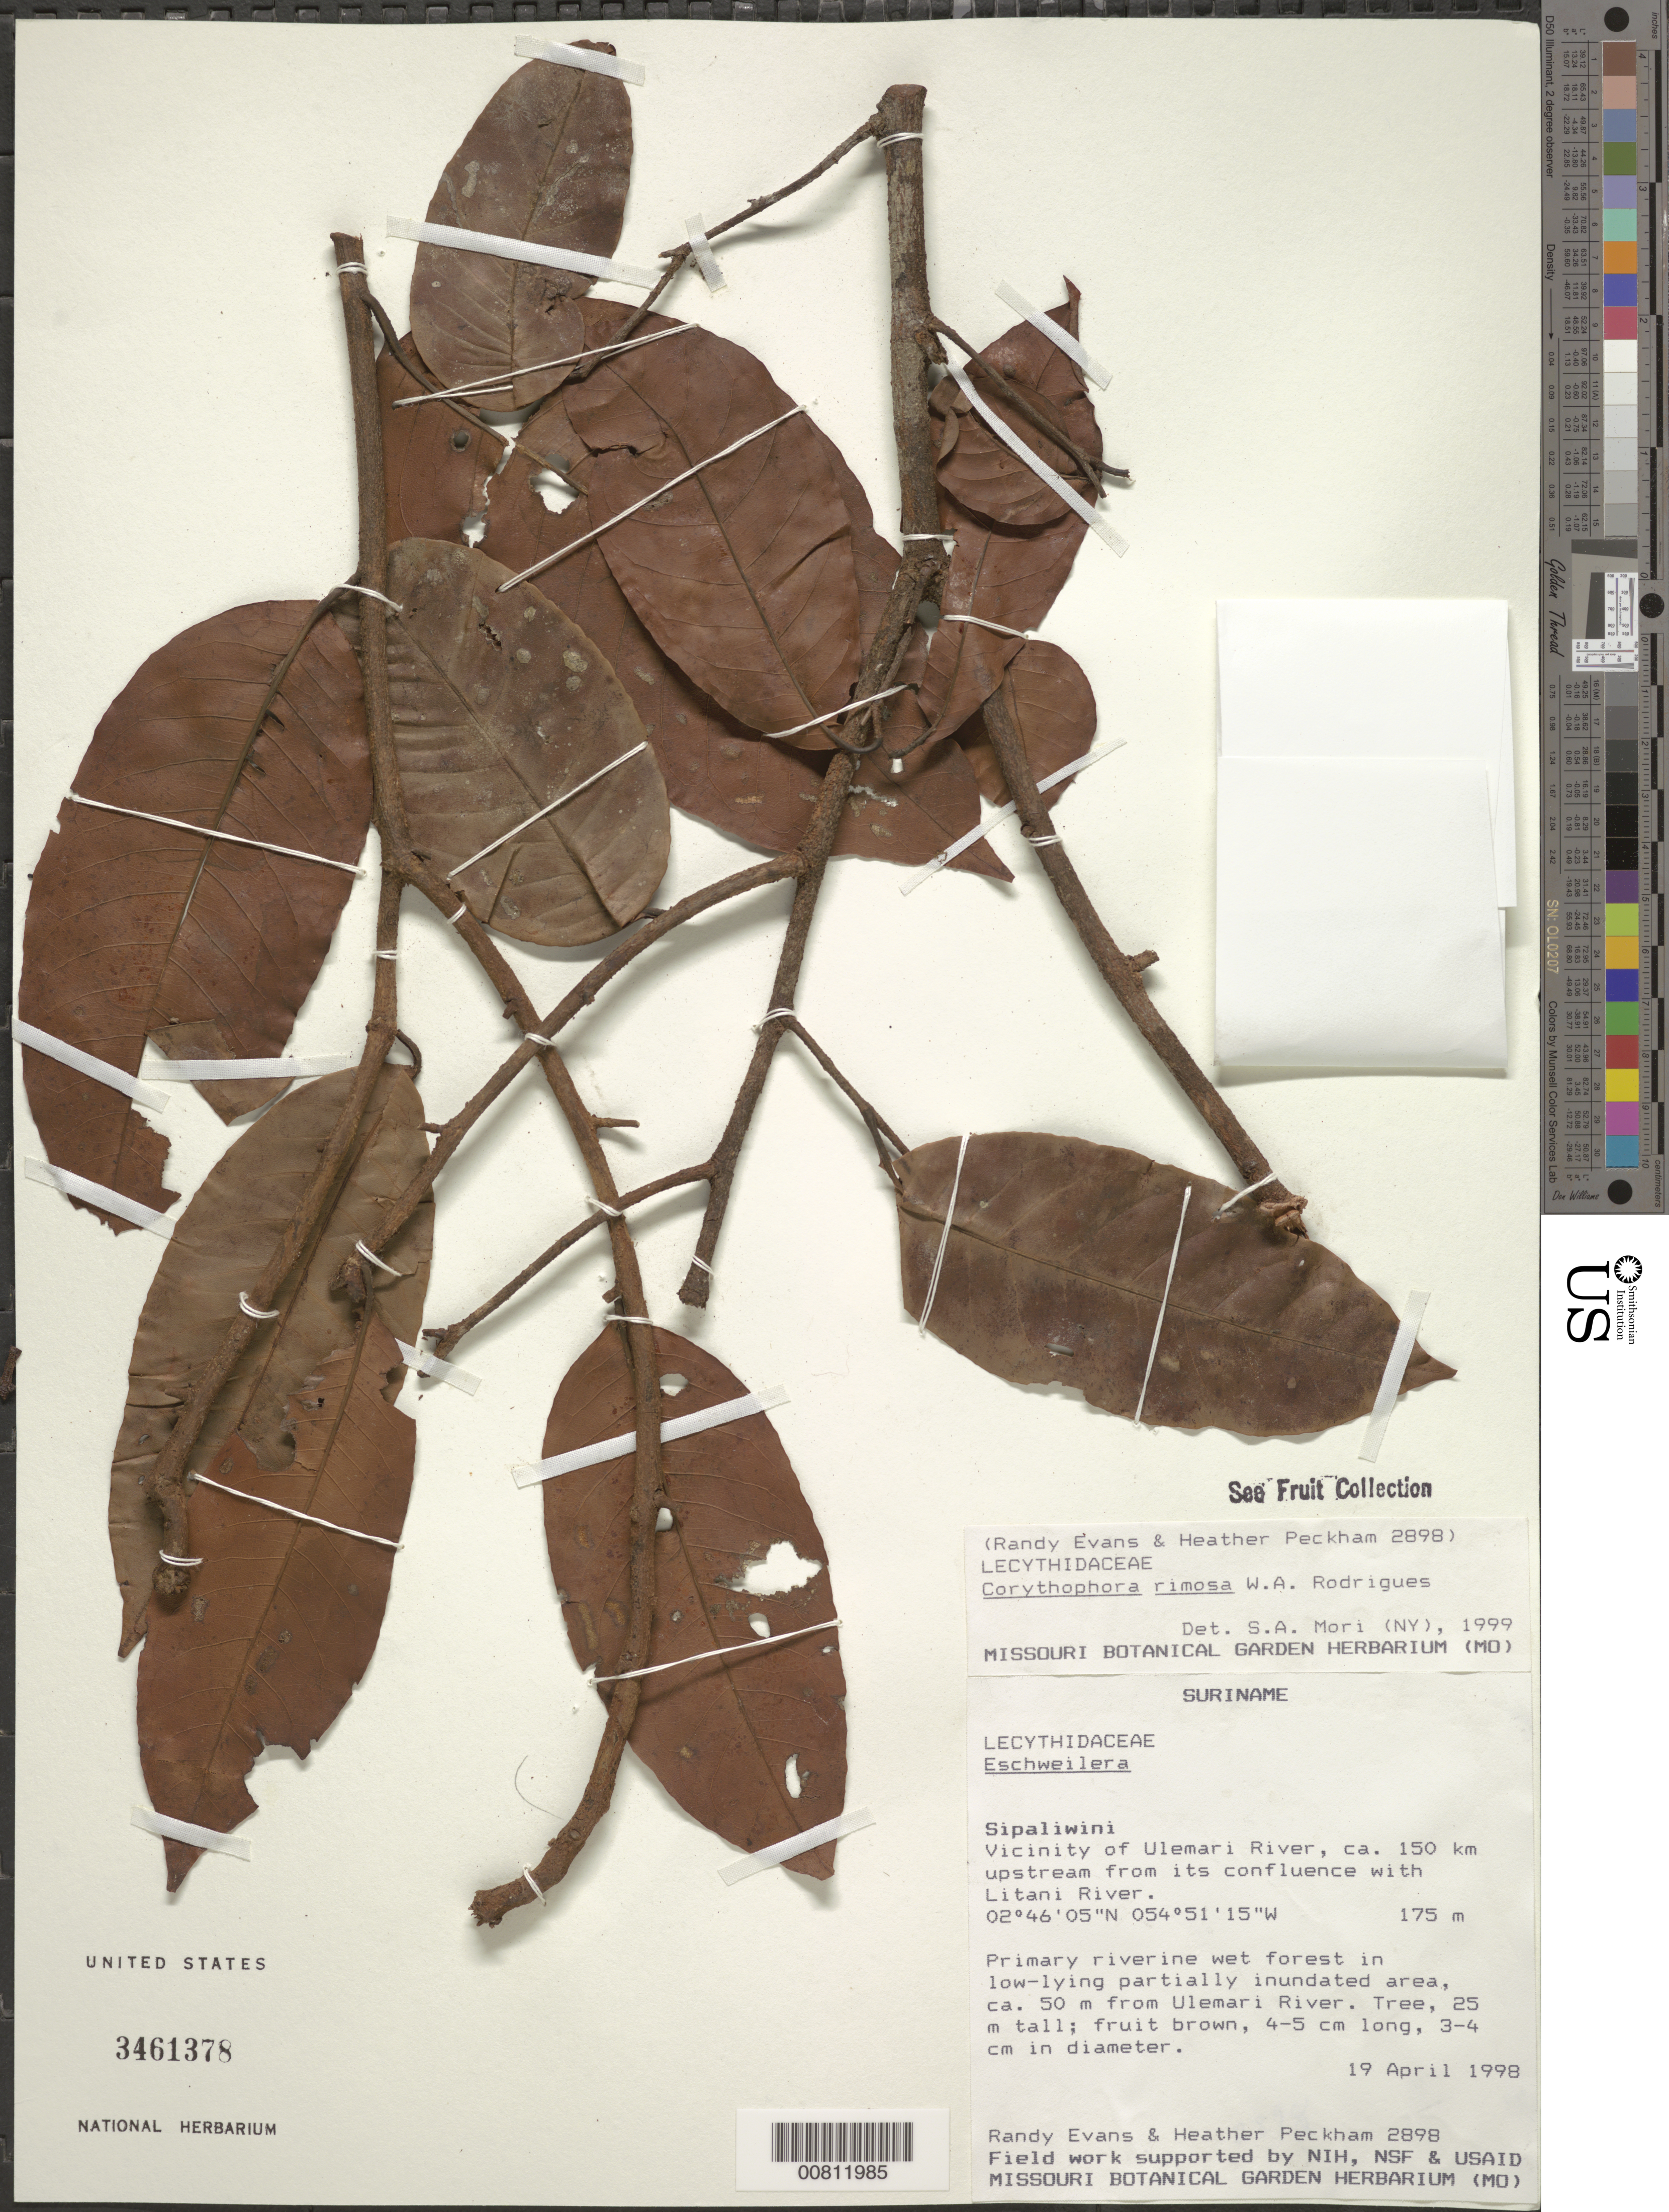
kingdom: Plantae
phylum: Tracheophyta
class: Magnoliopsida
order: Ericales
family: Lecythidaceae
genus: Corythophora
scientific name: Corythophora rimosa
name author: W.A. Rodrigues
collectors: R. Evans, R. Evans & H. Peckham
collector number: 2898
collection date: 1998-04-19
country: Suriname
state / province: Sipaliwini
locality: Vicinity of Ulemari River, ca. 150 km upstream from its confluence with Litani River.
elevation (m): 175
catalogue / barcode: US 3461378